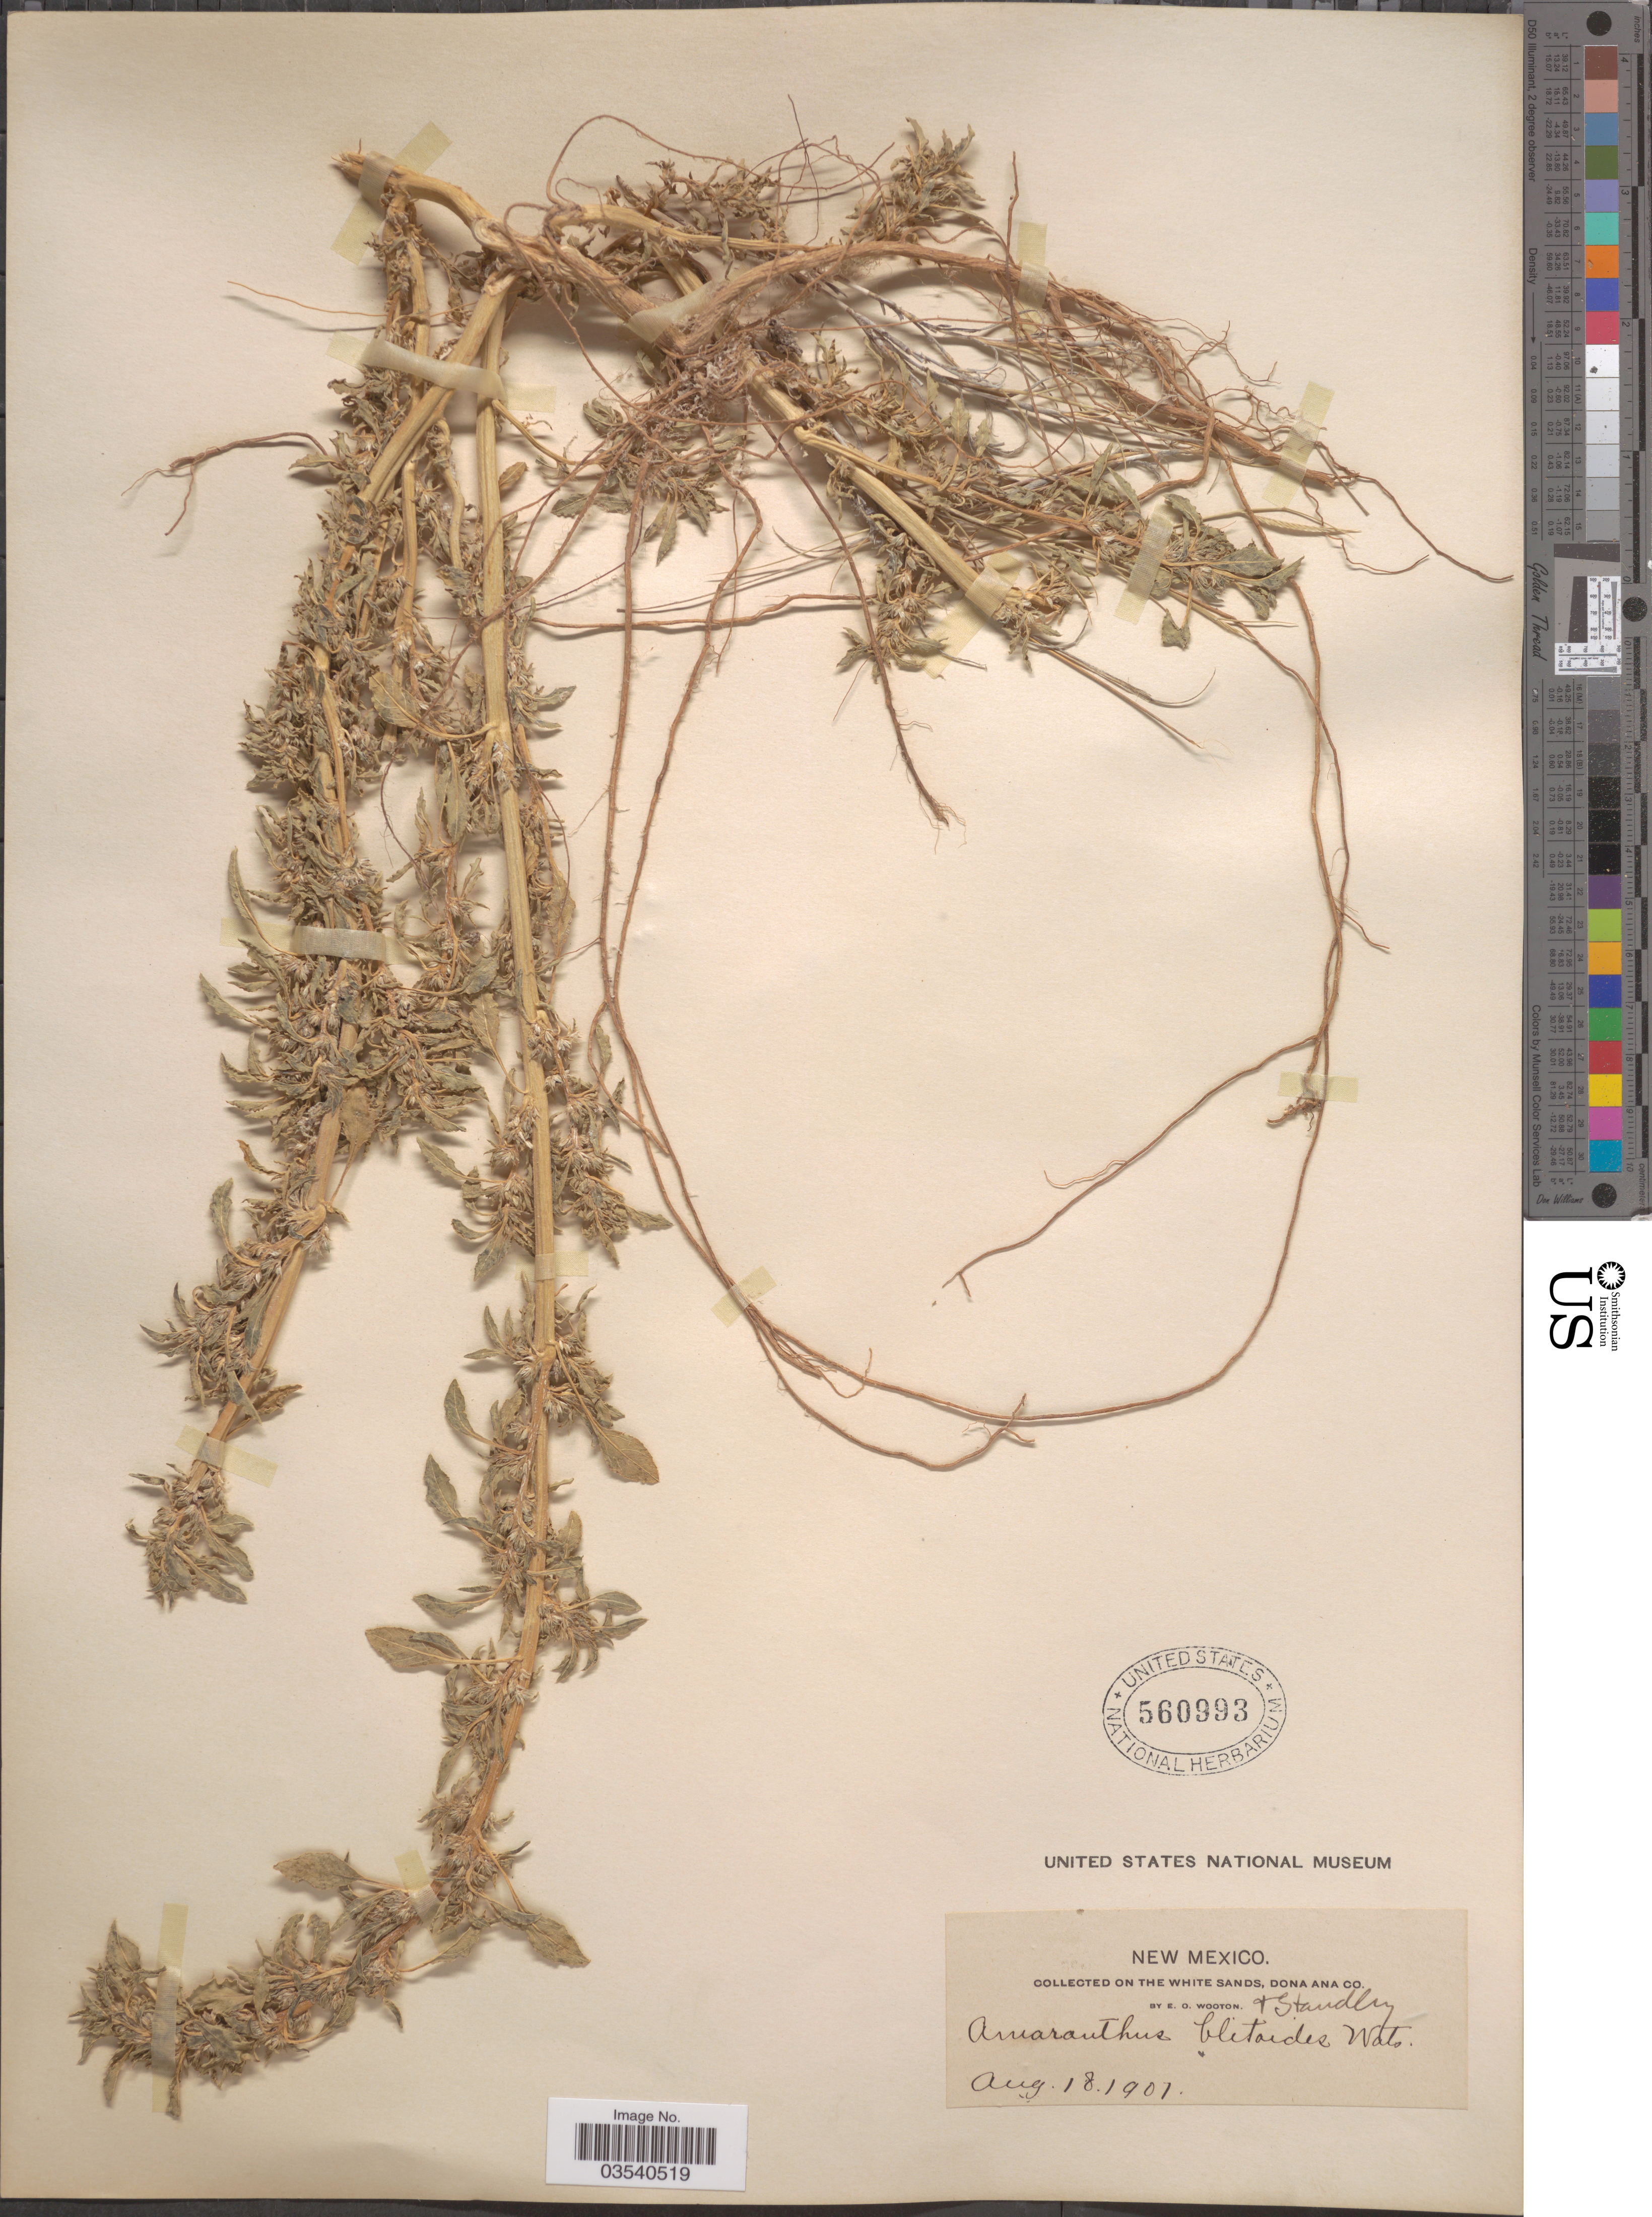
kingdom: Plantae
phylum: Tracheophyta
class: Magnoliopsida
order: Caryophyllales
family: Amaranthaceae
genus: Amaranthus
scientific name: Amaranthus graecizans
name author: L.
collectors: E. O. Wooton & Standley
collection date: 1907-08-18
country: United States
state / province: New Mexico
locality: The White Sands, Dona Ana Co.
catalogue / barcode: US 560993